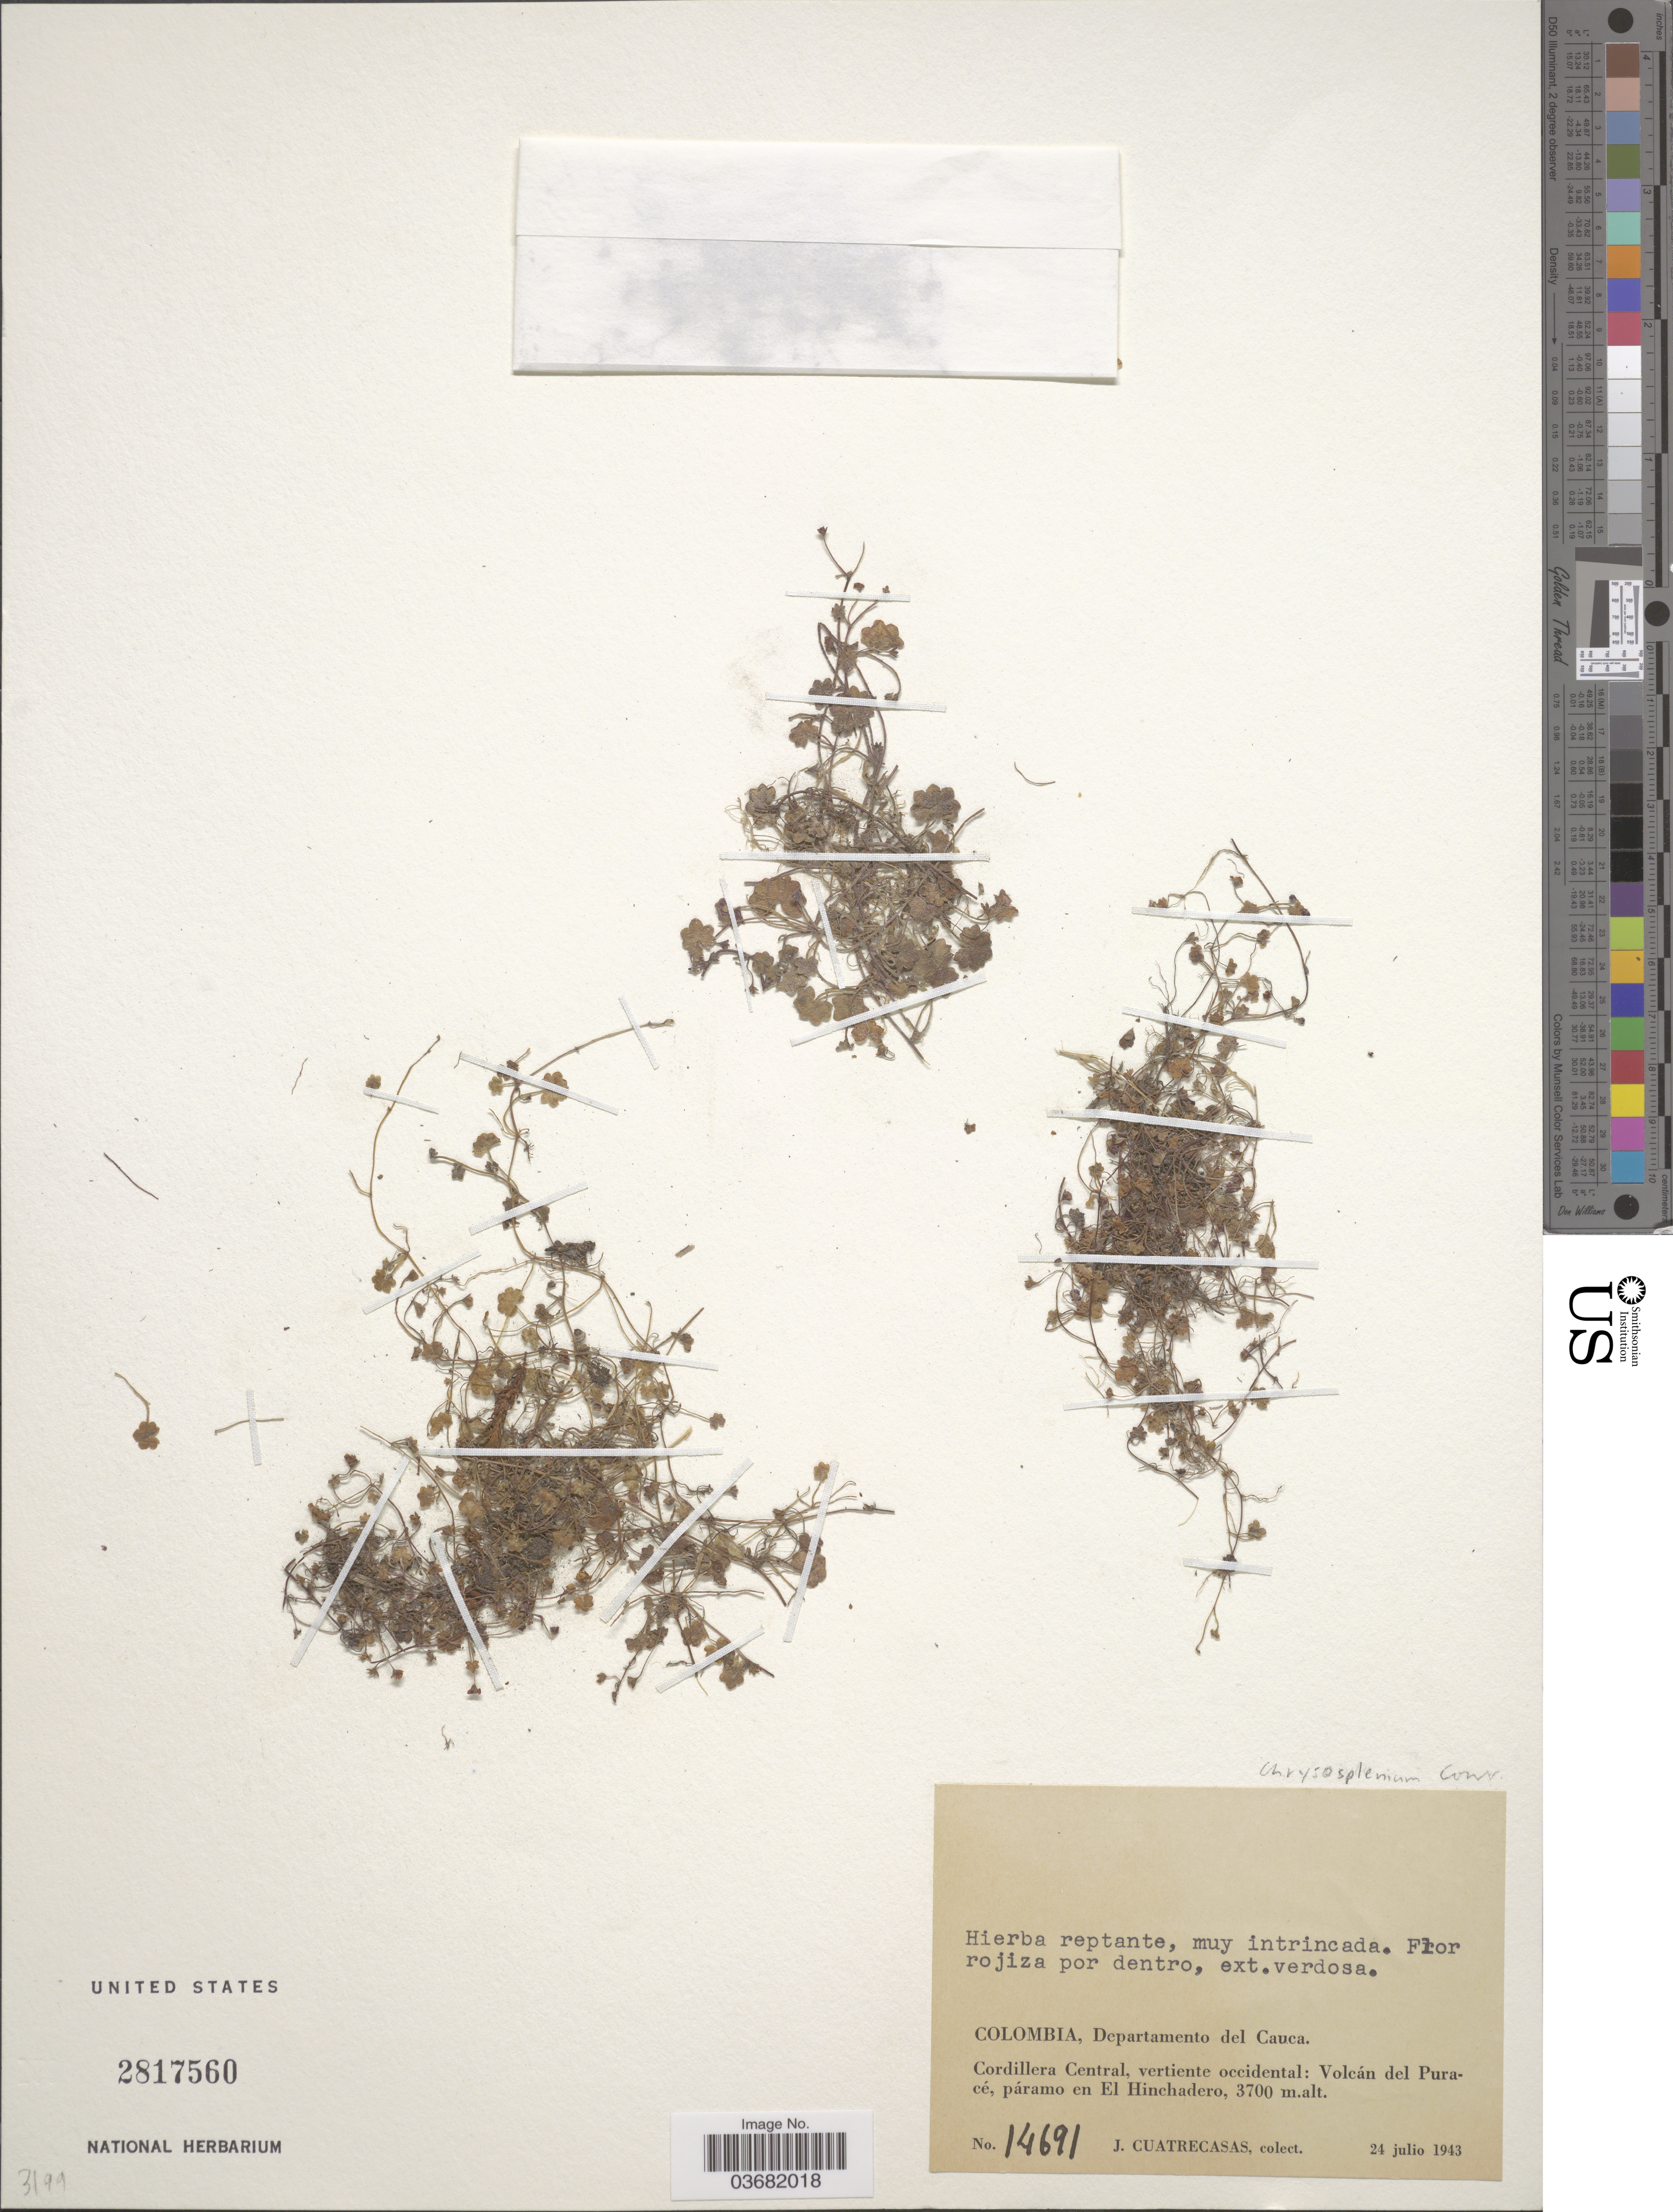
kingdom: Plantae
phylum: Tracheophyta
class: Magnoliopsida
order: Saxifragales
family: Saxifragaceae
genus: Chrysosplenium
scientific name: Chrysosplenium sp.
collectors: J. Cuatrecasas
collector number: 14691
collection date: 1943-07-24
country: Colombia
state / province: Cauca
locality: Departamento del Cauca. Cordillera Central, vertiente occidental: Volcán del Puracé, páramo en El Hinchadero.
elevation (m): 3700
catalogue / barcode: US 2817560